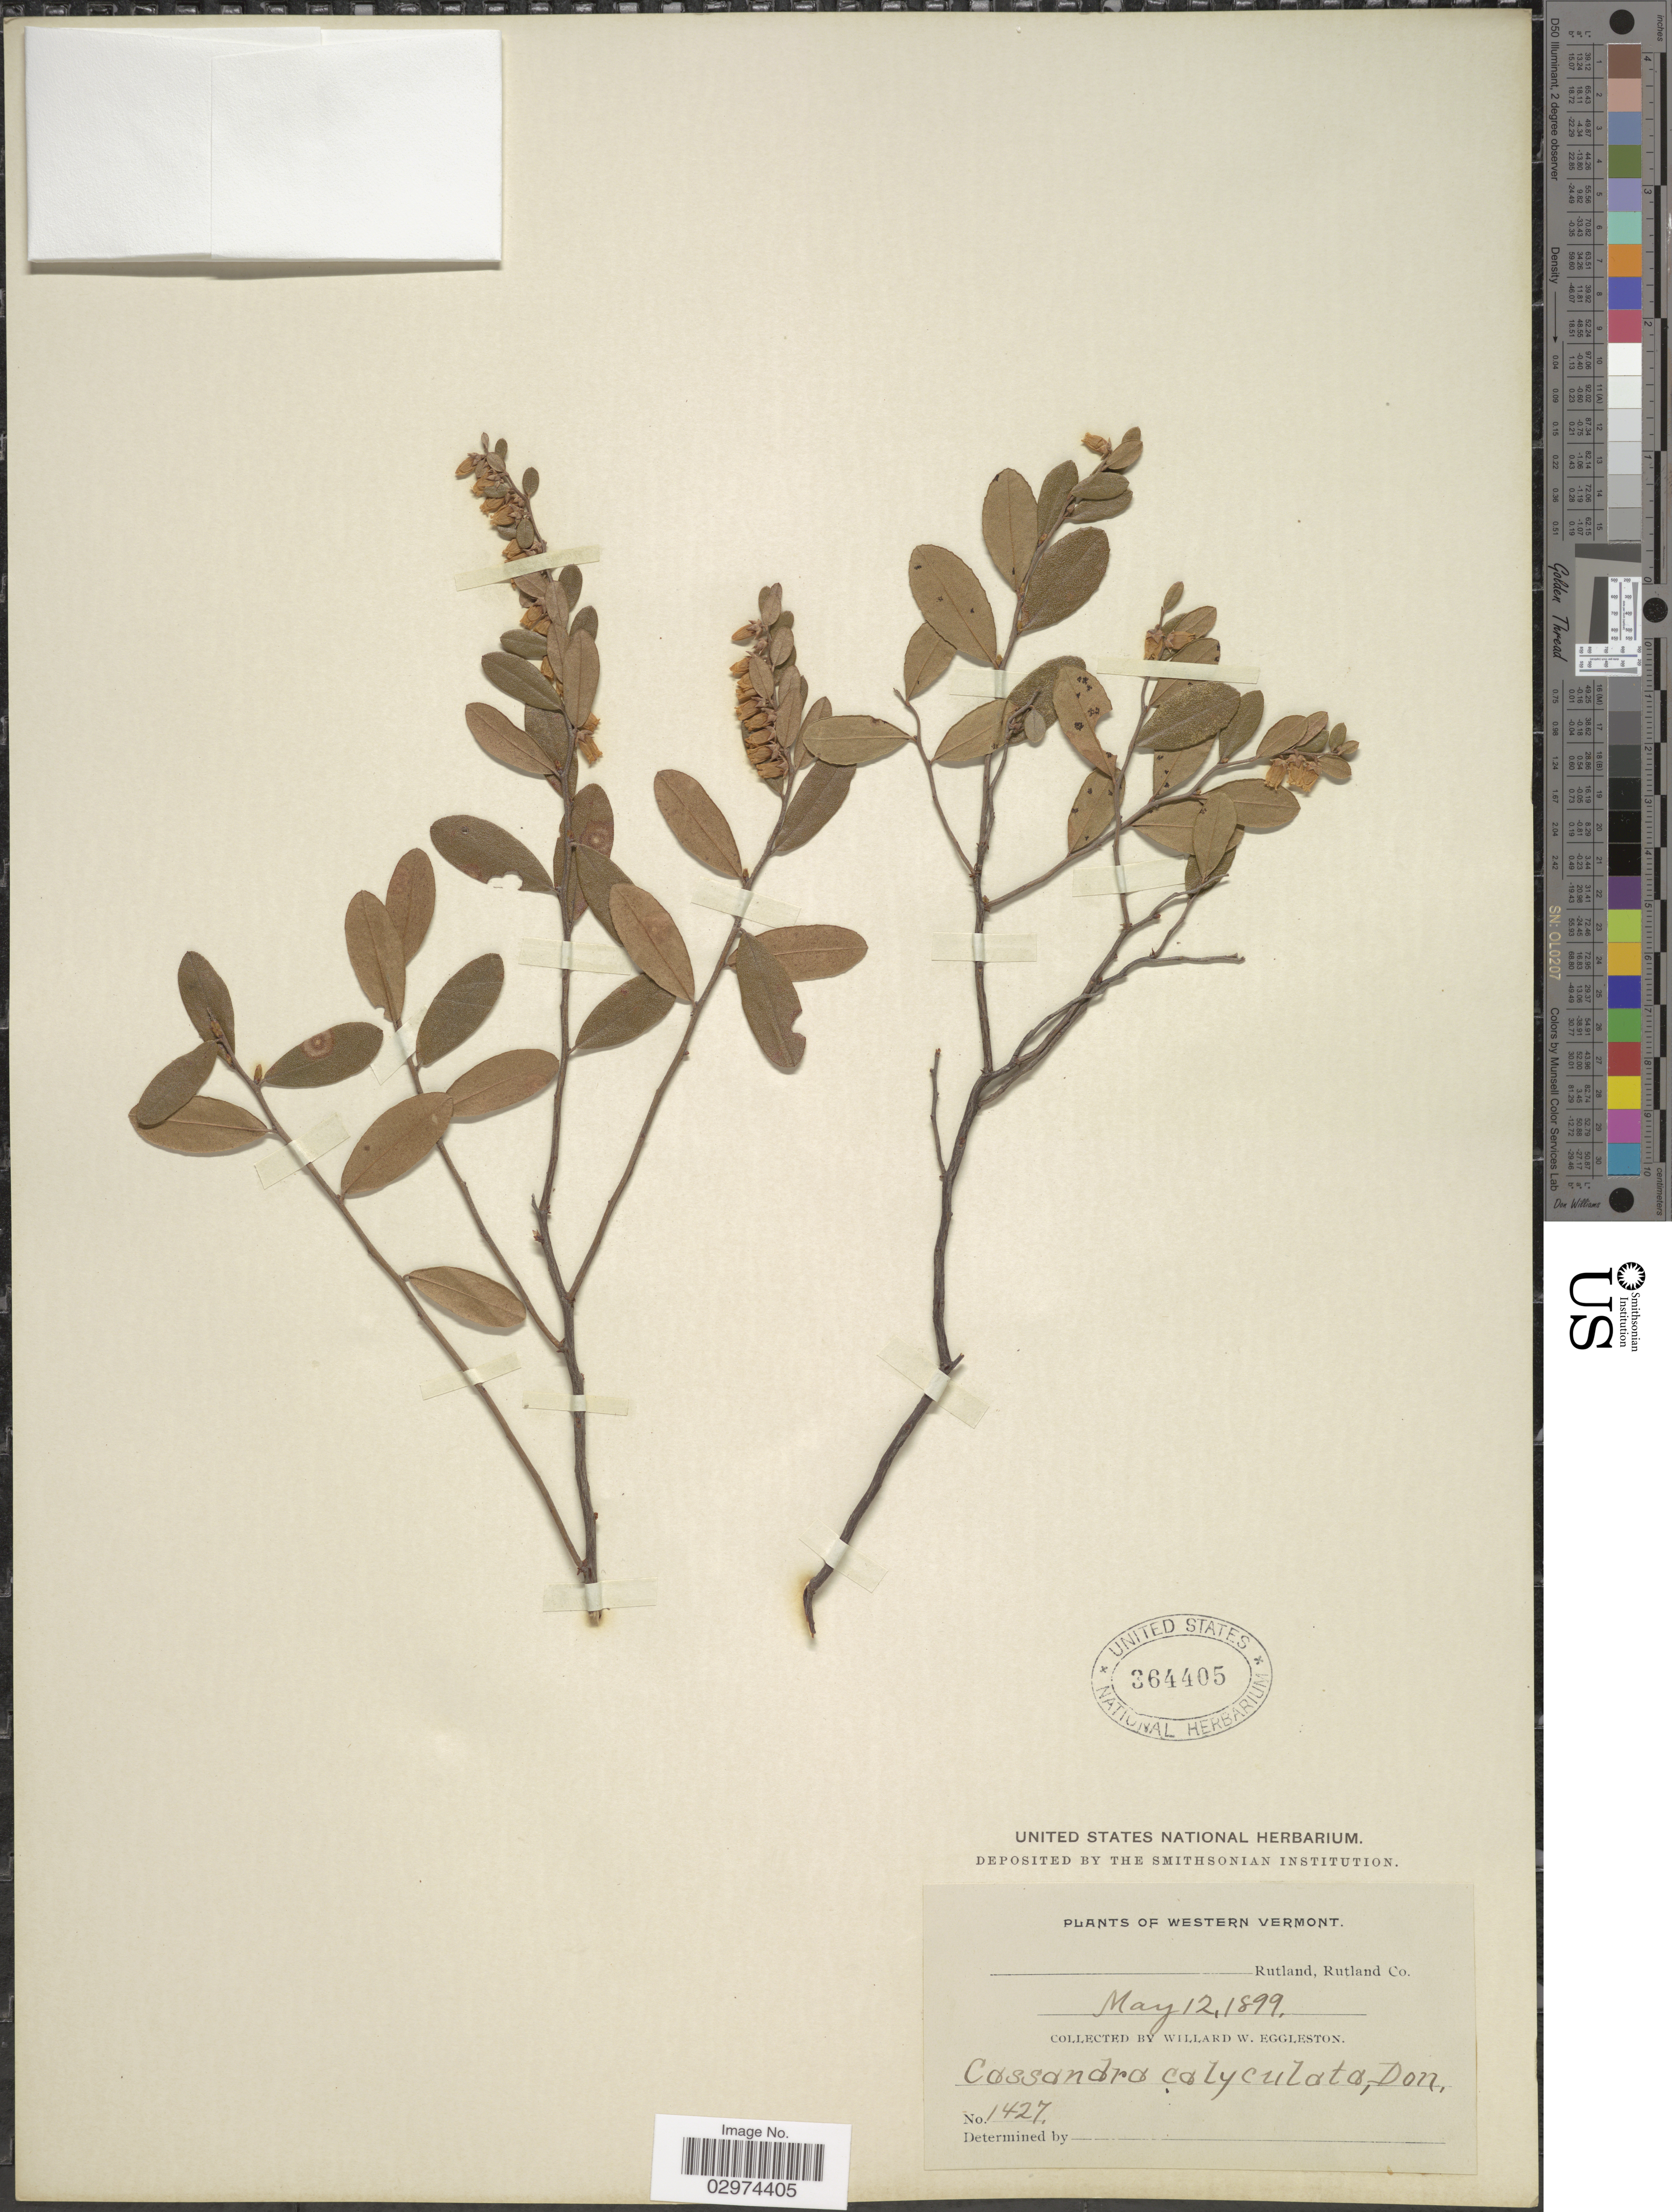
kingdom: Plantae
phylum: Tracheophyta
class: Magnoliopsida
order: Ericales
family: Ericaceae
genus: Chamaedaphne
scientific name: Chamaedaphne calyculata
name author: (L.) Moench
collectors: W. W. Eggleston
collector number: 1427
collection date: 1899-05-12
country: United States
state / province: Vermont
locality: Western Vermont. Rutland, Rutland Co.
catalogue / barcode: US 364405